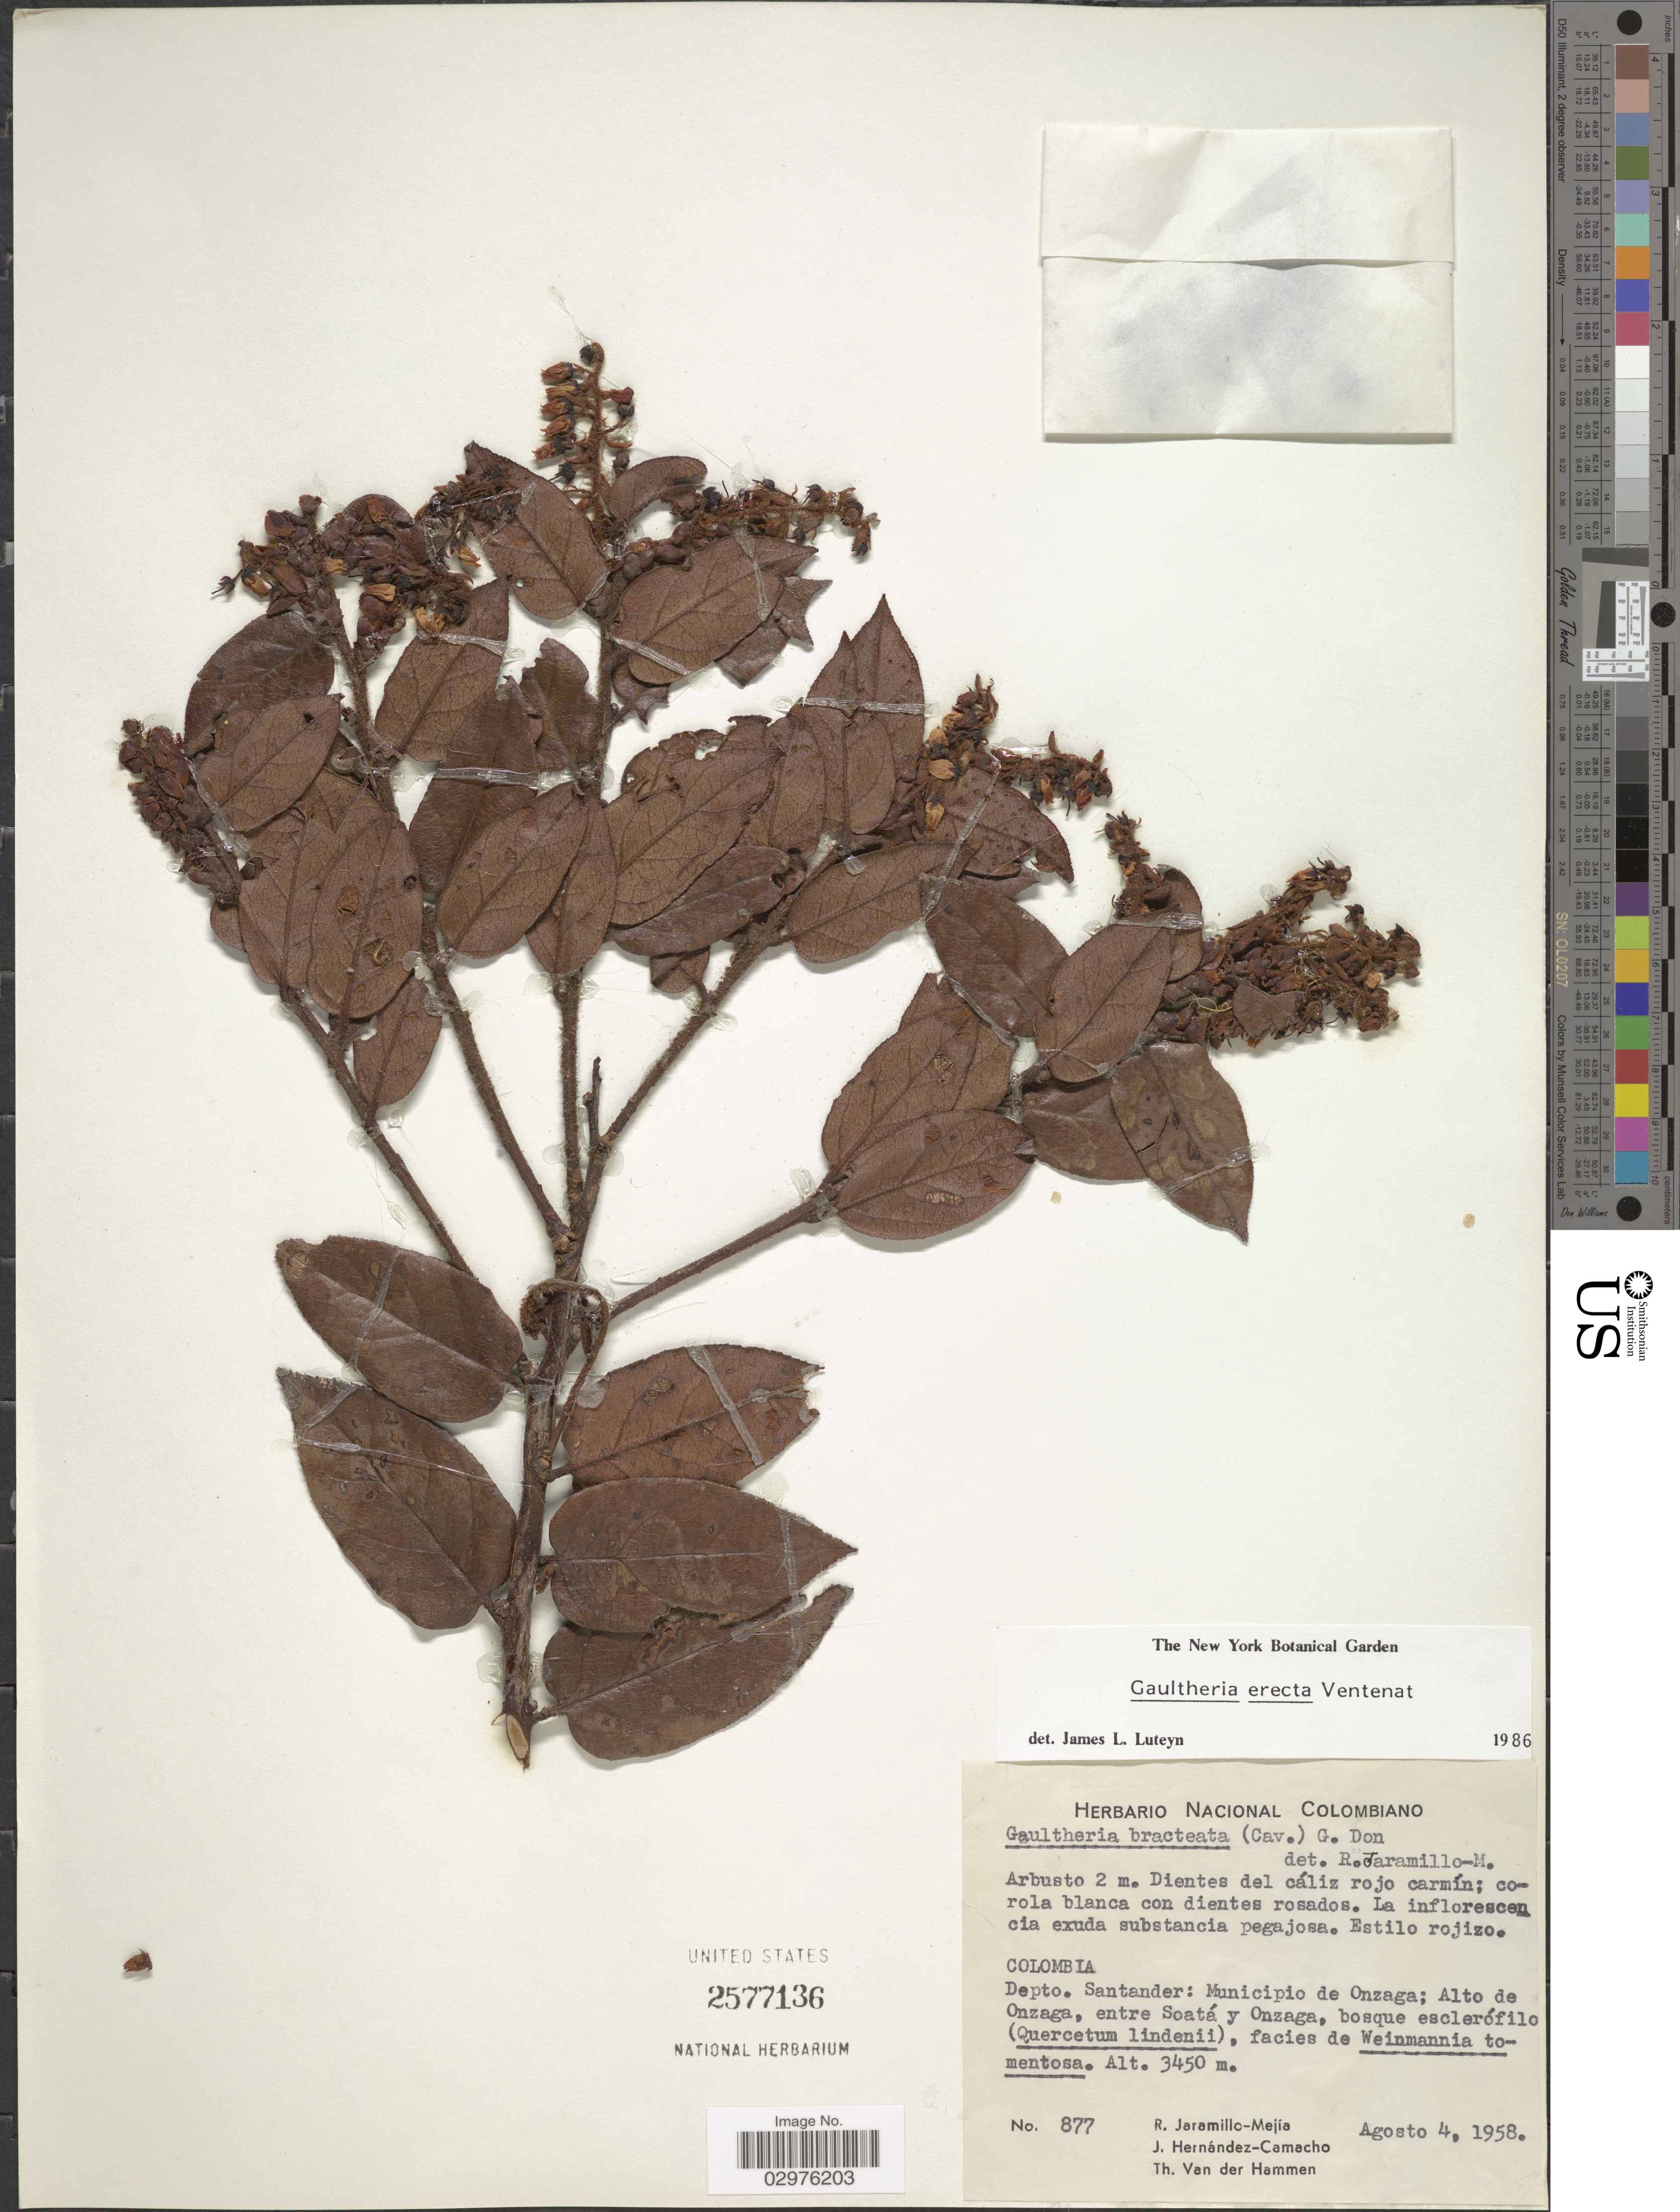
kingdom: Plantae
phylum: Tracheophyta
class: Magnoliopsida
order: Ericales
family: Ericaceae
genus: Gaultheria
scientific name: Gaultheria erecta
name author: Vent.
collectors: R. Jaramillo M., J. Hernández-Camacho & T. Van der Hammen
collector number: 877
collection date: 1958-08-04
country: Colombia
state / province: Santander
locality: Depto. Santander: Municipio de Onzaga: Alto de Onzaga, entre Soatá y Onzaga.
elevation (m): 3450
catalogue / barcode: US 2577136